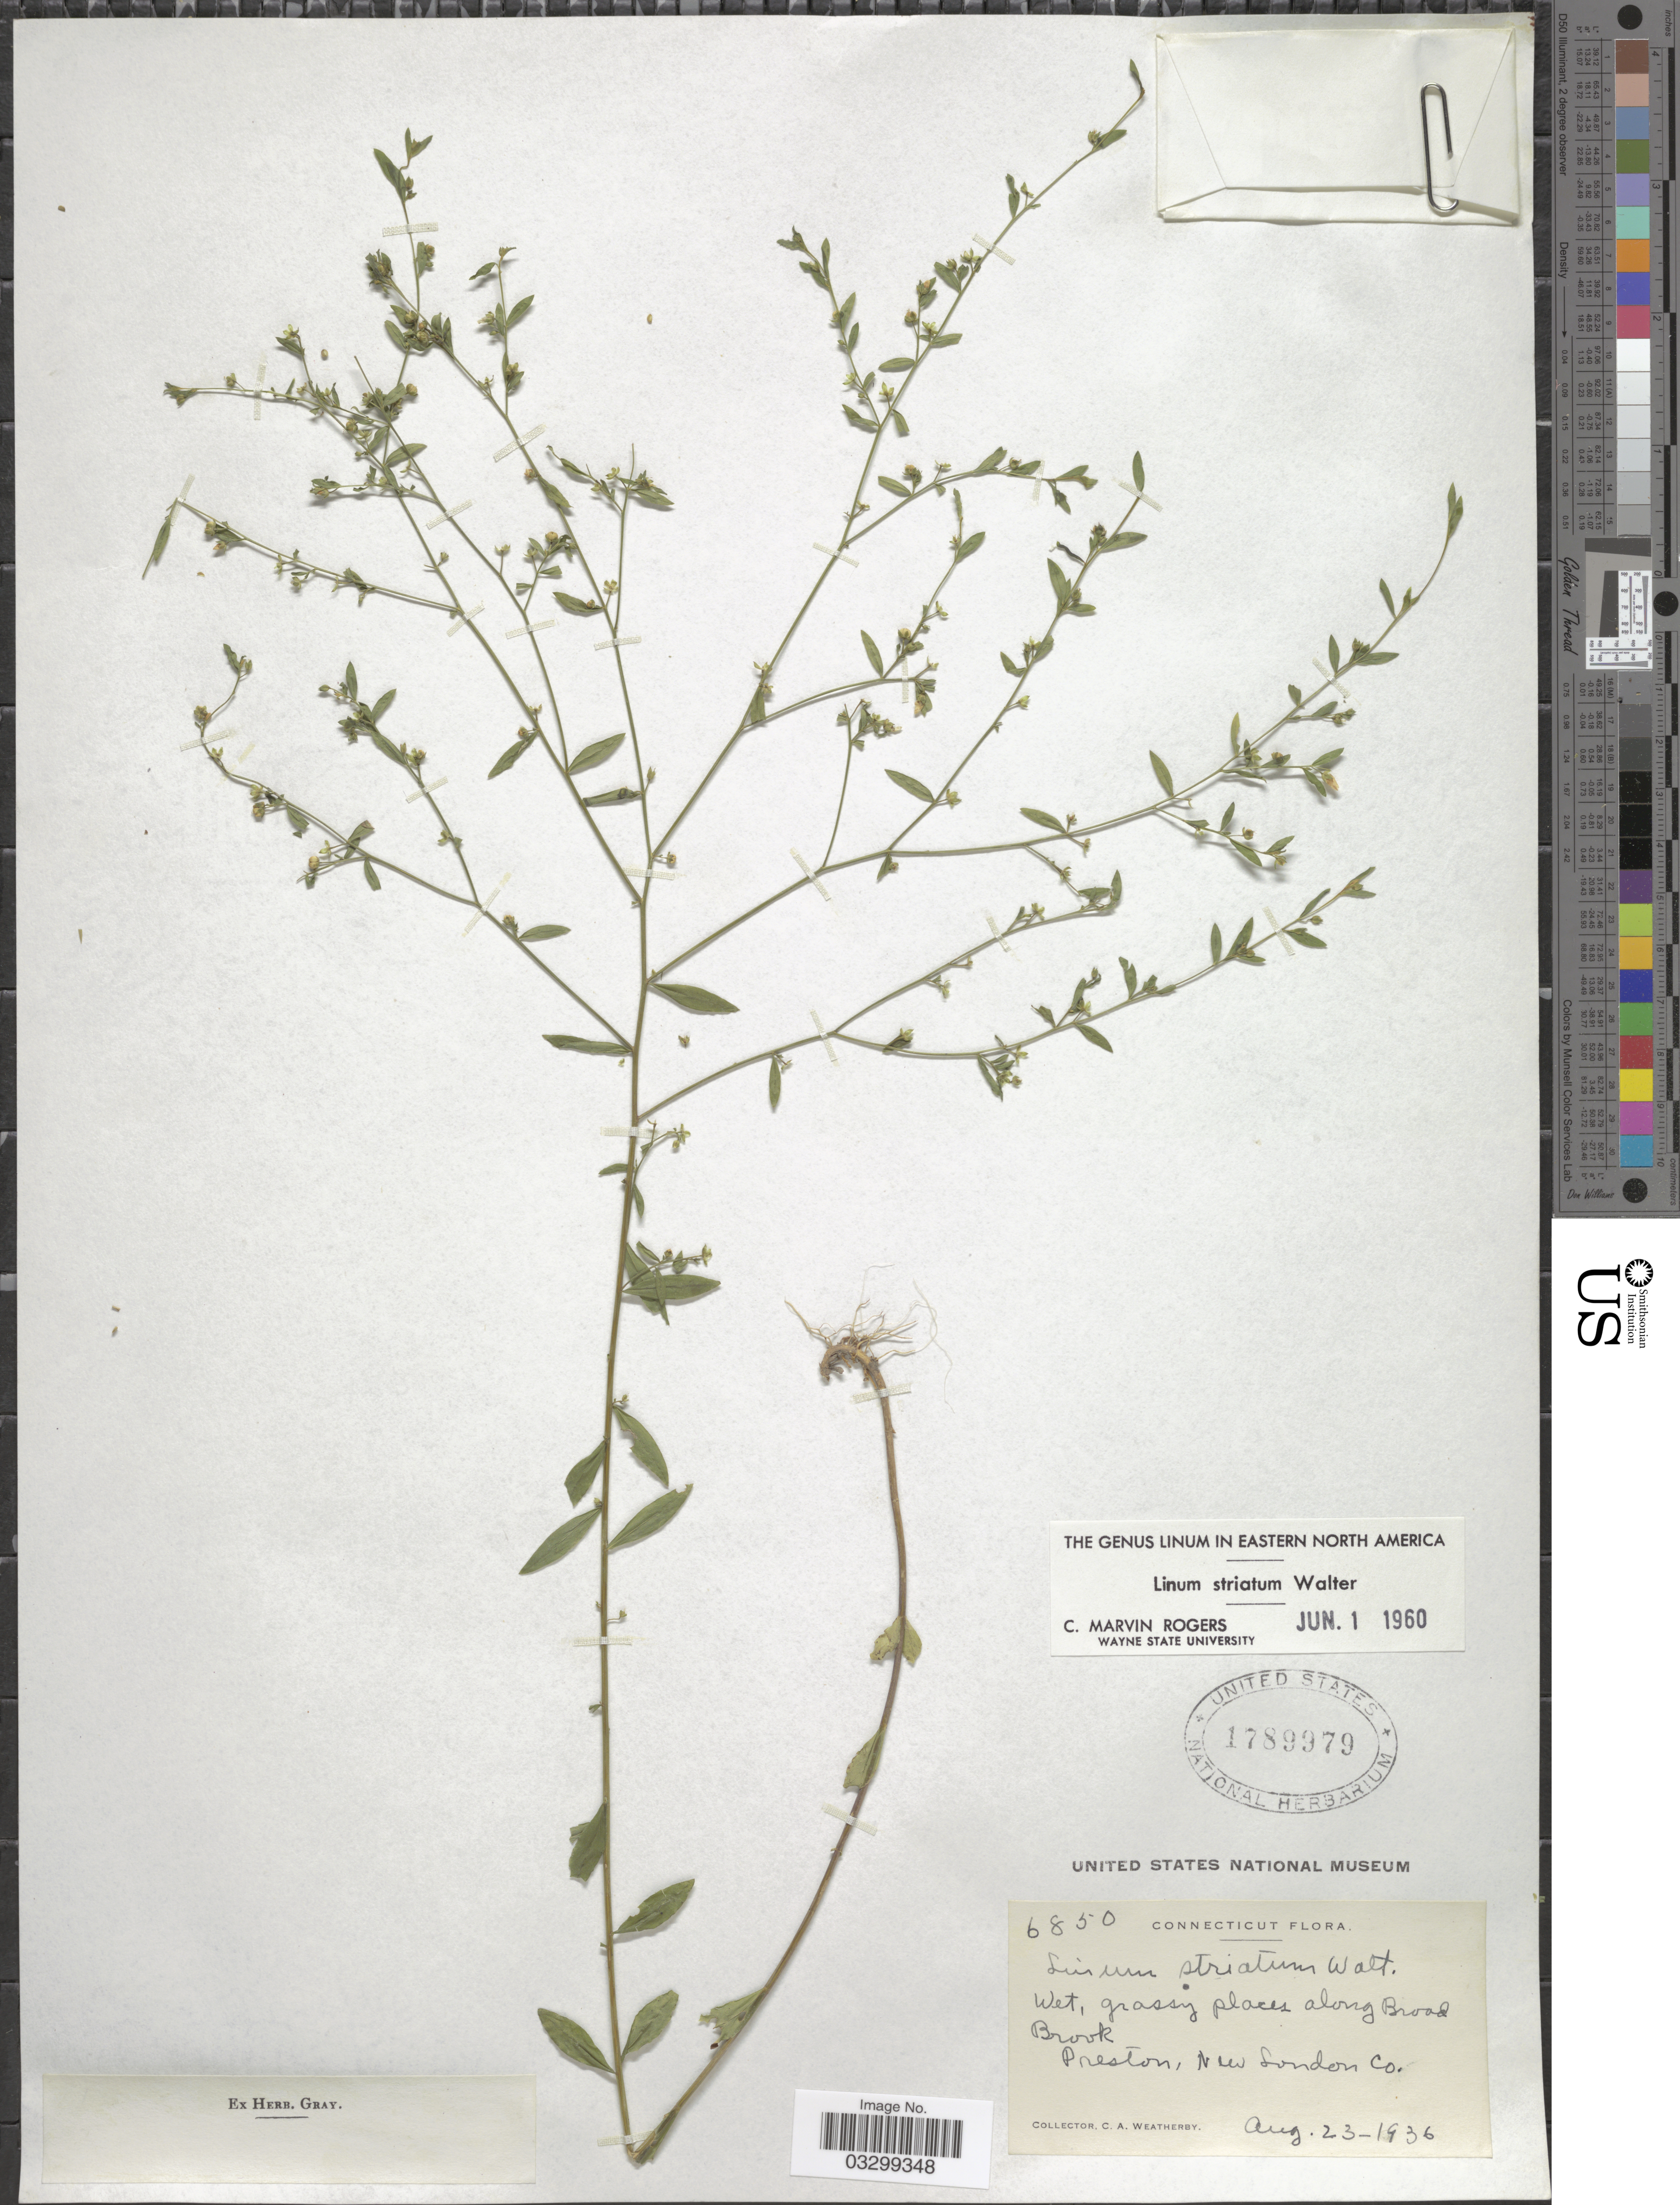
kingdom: Plantae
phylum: Tracheophyta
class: Magnoliopsida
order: Malpighiales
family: Linaceae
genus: Linum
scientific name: Linum striatum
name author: Walter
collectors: C. A. Weatherby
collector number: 6850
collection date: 1936-08-23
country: United States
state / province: Connecticut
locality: Wet, grassy places along Broad Brook. Preston, New London Co.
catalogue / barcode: US 1789979